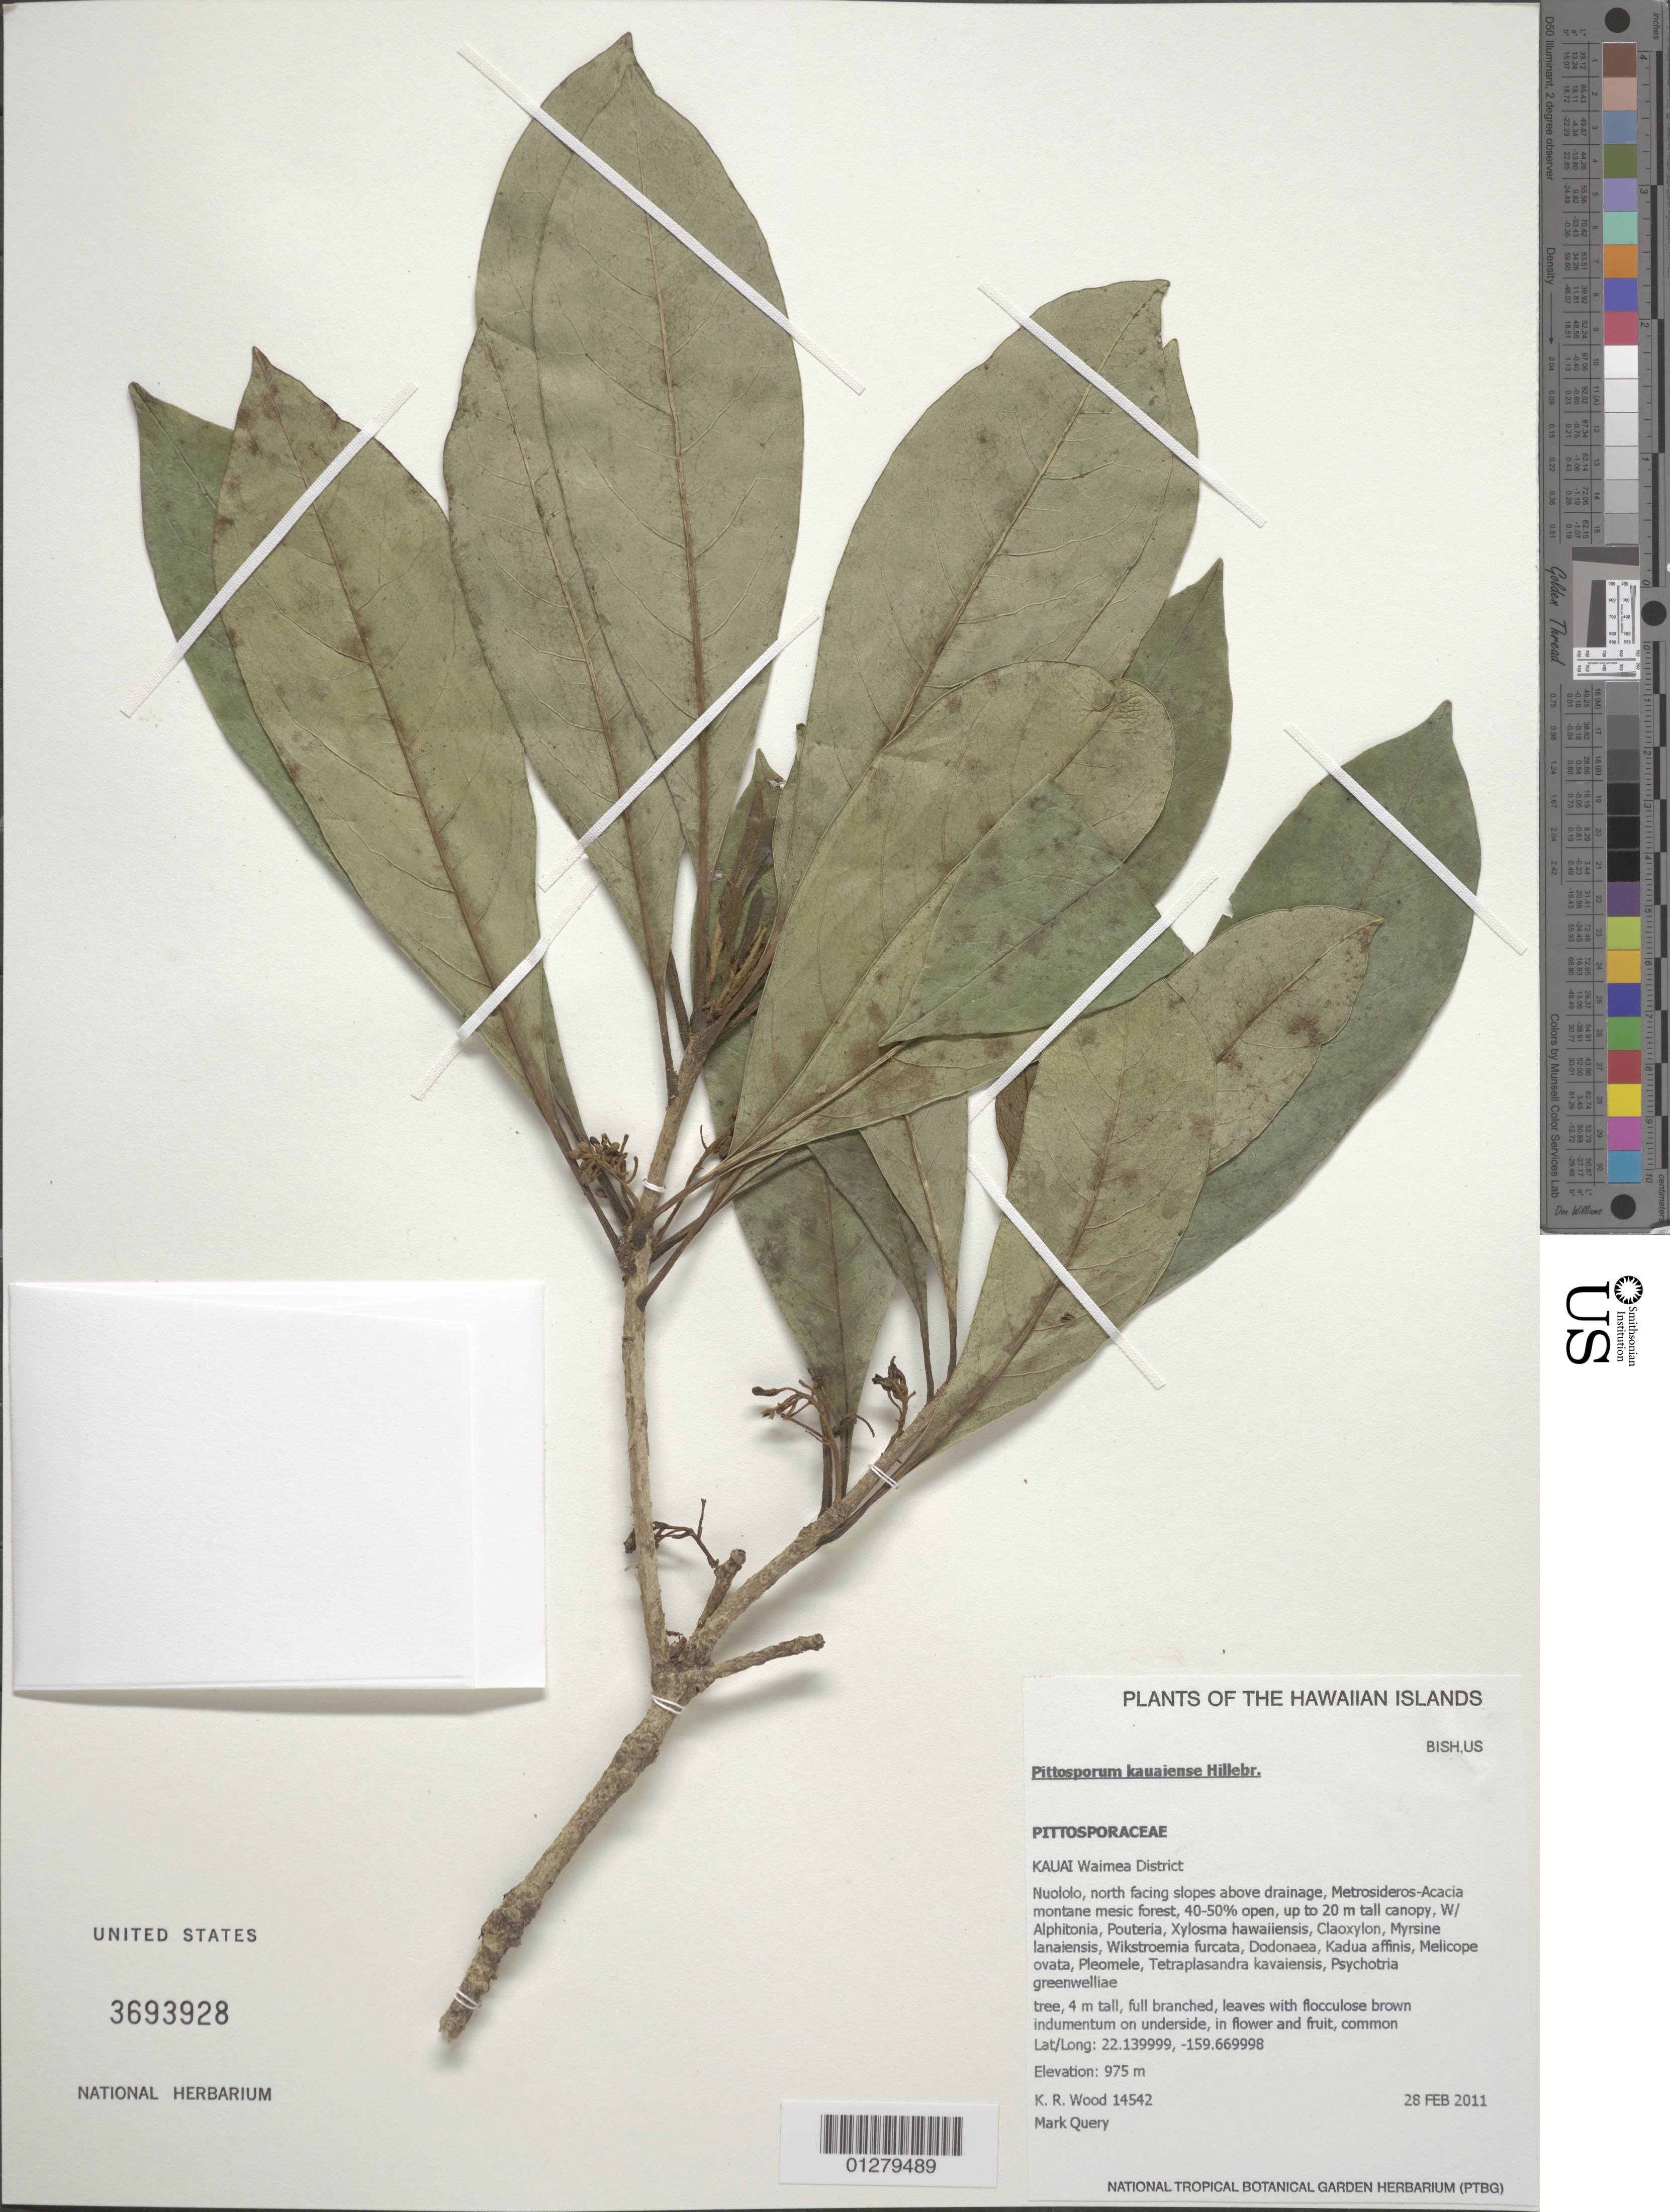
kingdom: Plantae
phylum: Tracheophyta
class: Magnoliopsida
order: Apiales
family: Pittosporaceae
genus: Pittosporum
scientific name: Pittosporum kauaiense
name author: Hillebr.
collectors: K. R. Wood & M. Query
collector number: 14542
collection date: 2011-02-28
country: United States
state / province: Hawaii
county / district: Kauai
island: Kaua'i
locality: Waimea District, Nuololo, north facing slopes above drainage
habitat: Montane mesic forest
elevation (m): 975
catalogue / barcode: US 3693928